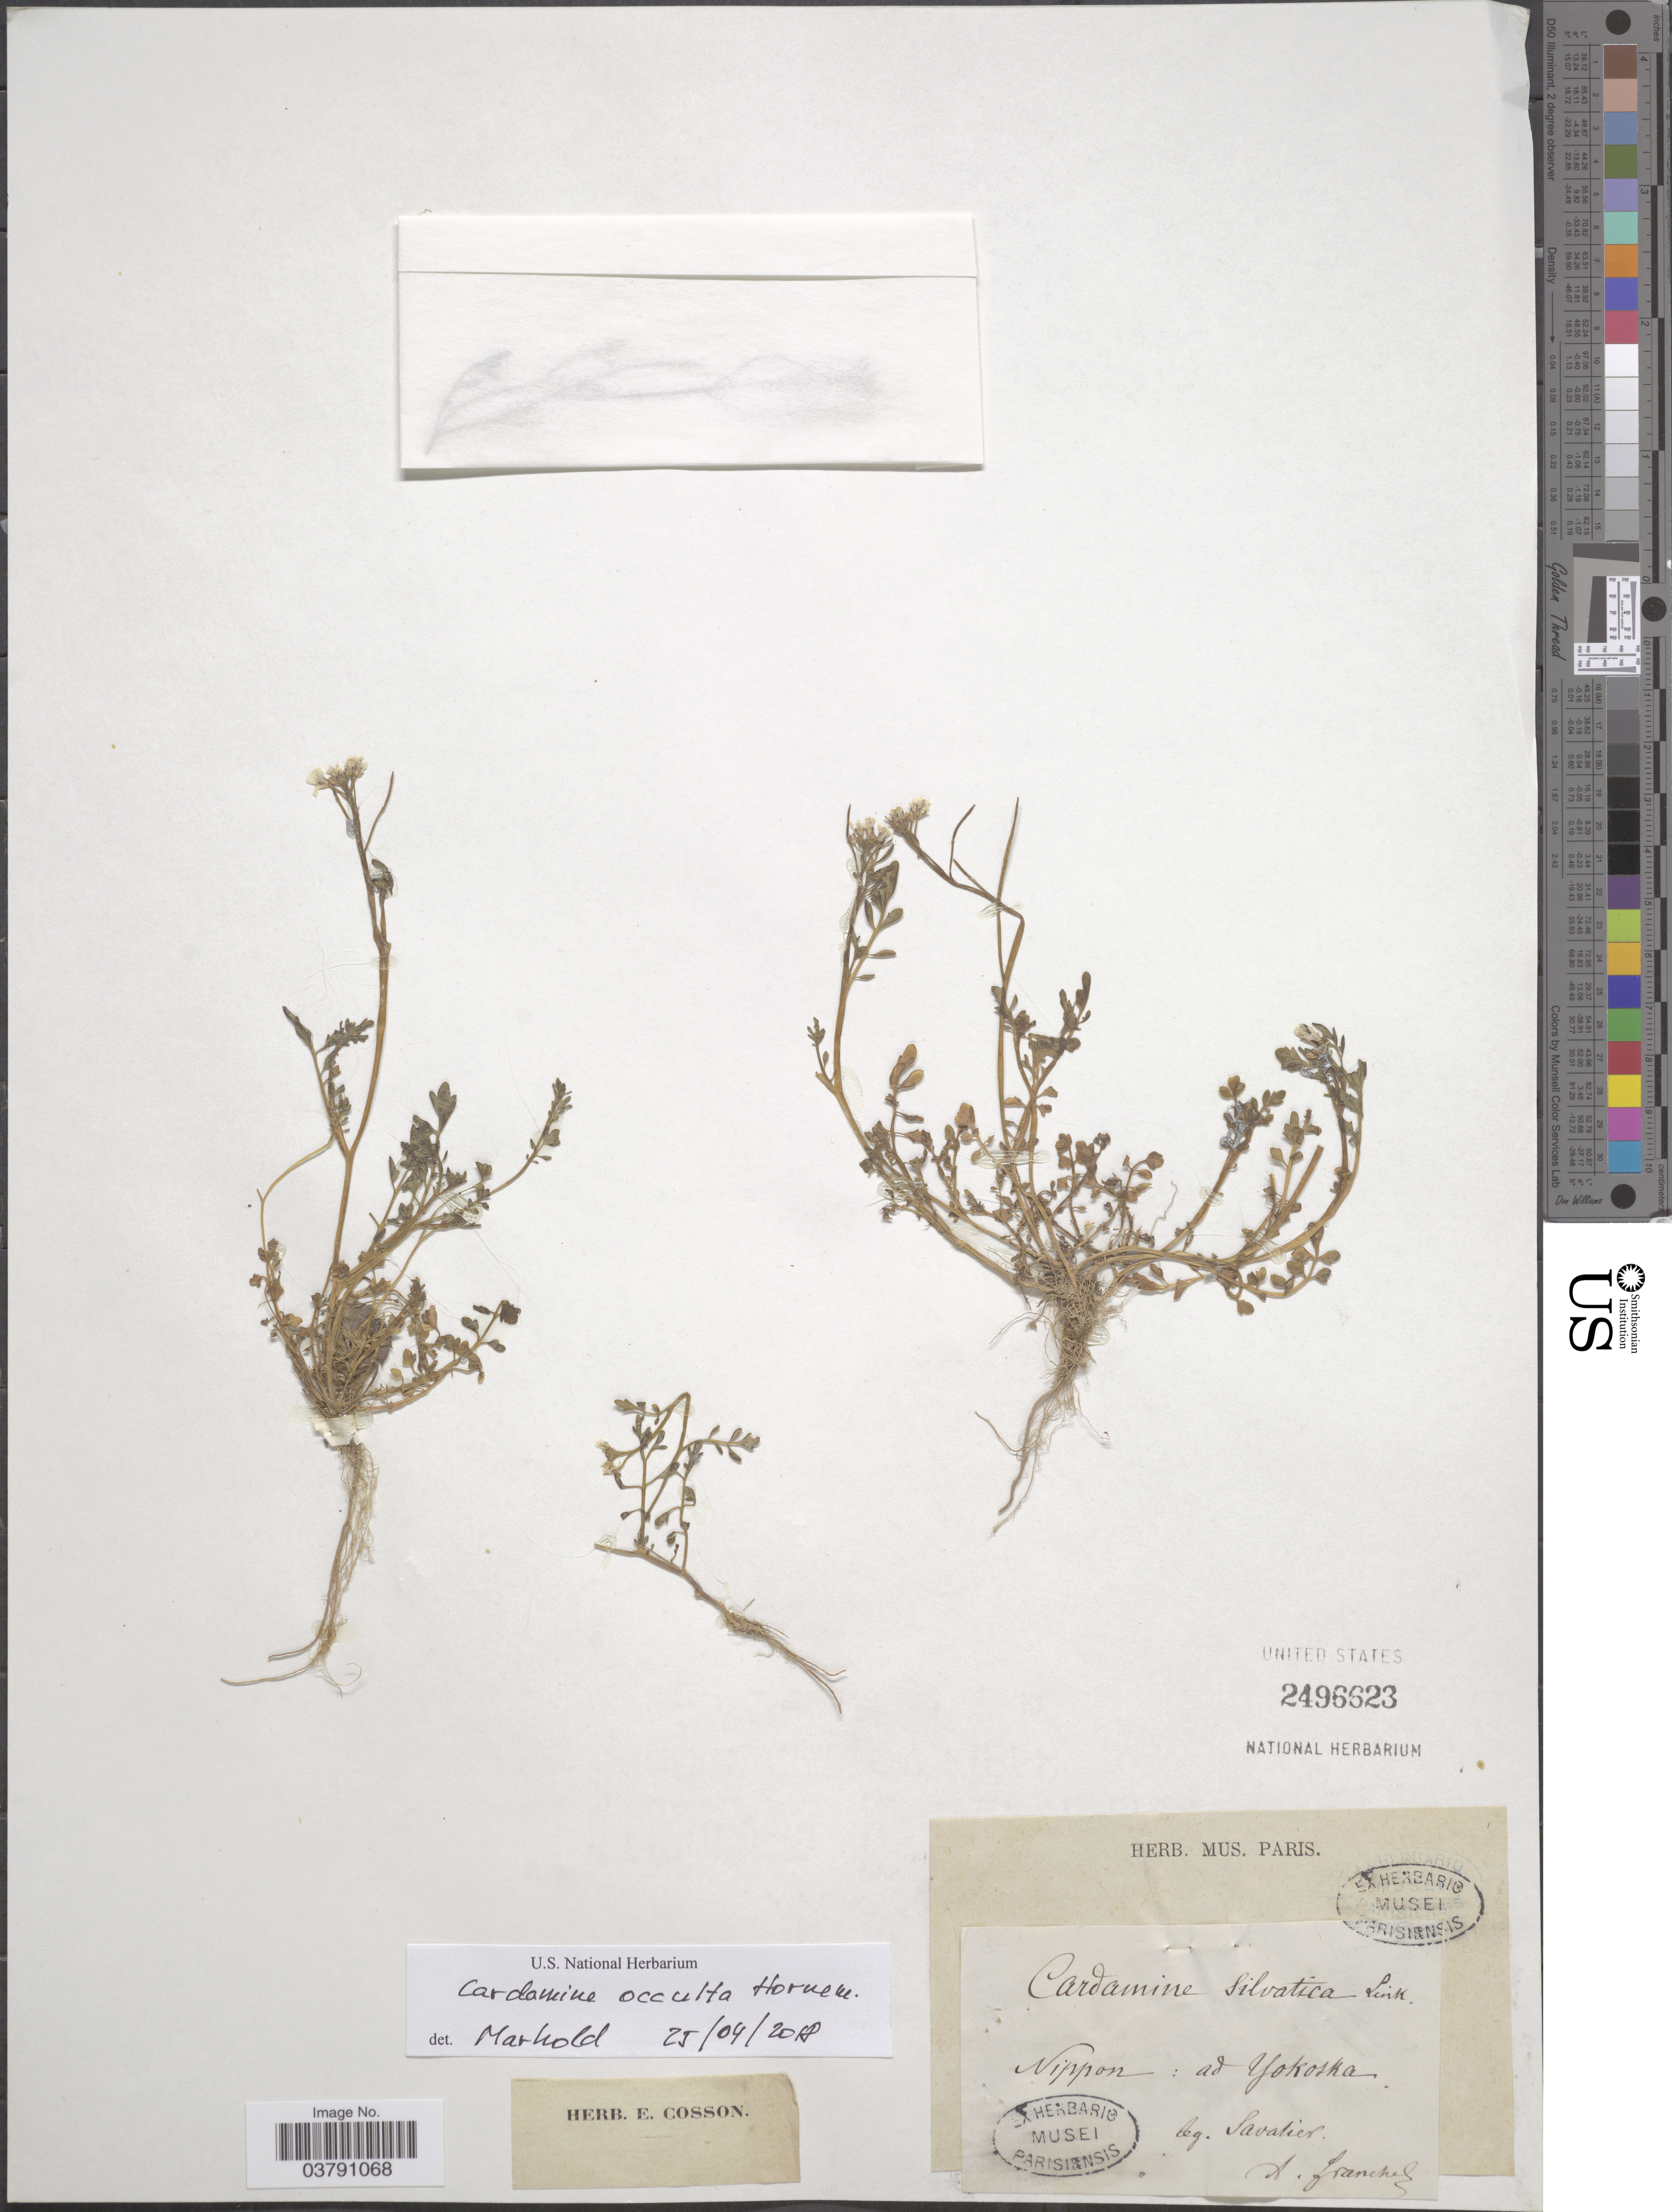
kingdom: Plantae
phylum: Tracheophyta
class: Magnoliopsida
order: Brassicales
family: Brassicaceae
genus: Cardamine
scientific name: Cardamine occulta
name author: Hornem.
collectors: Savatier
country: Japan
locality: Nippon: ad Yokoska.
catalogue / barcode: US 2496623